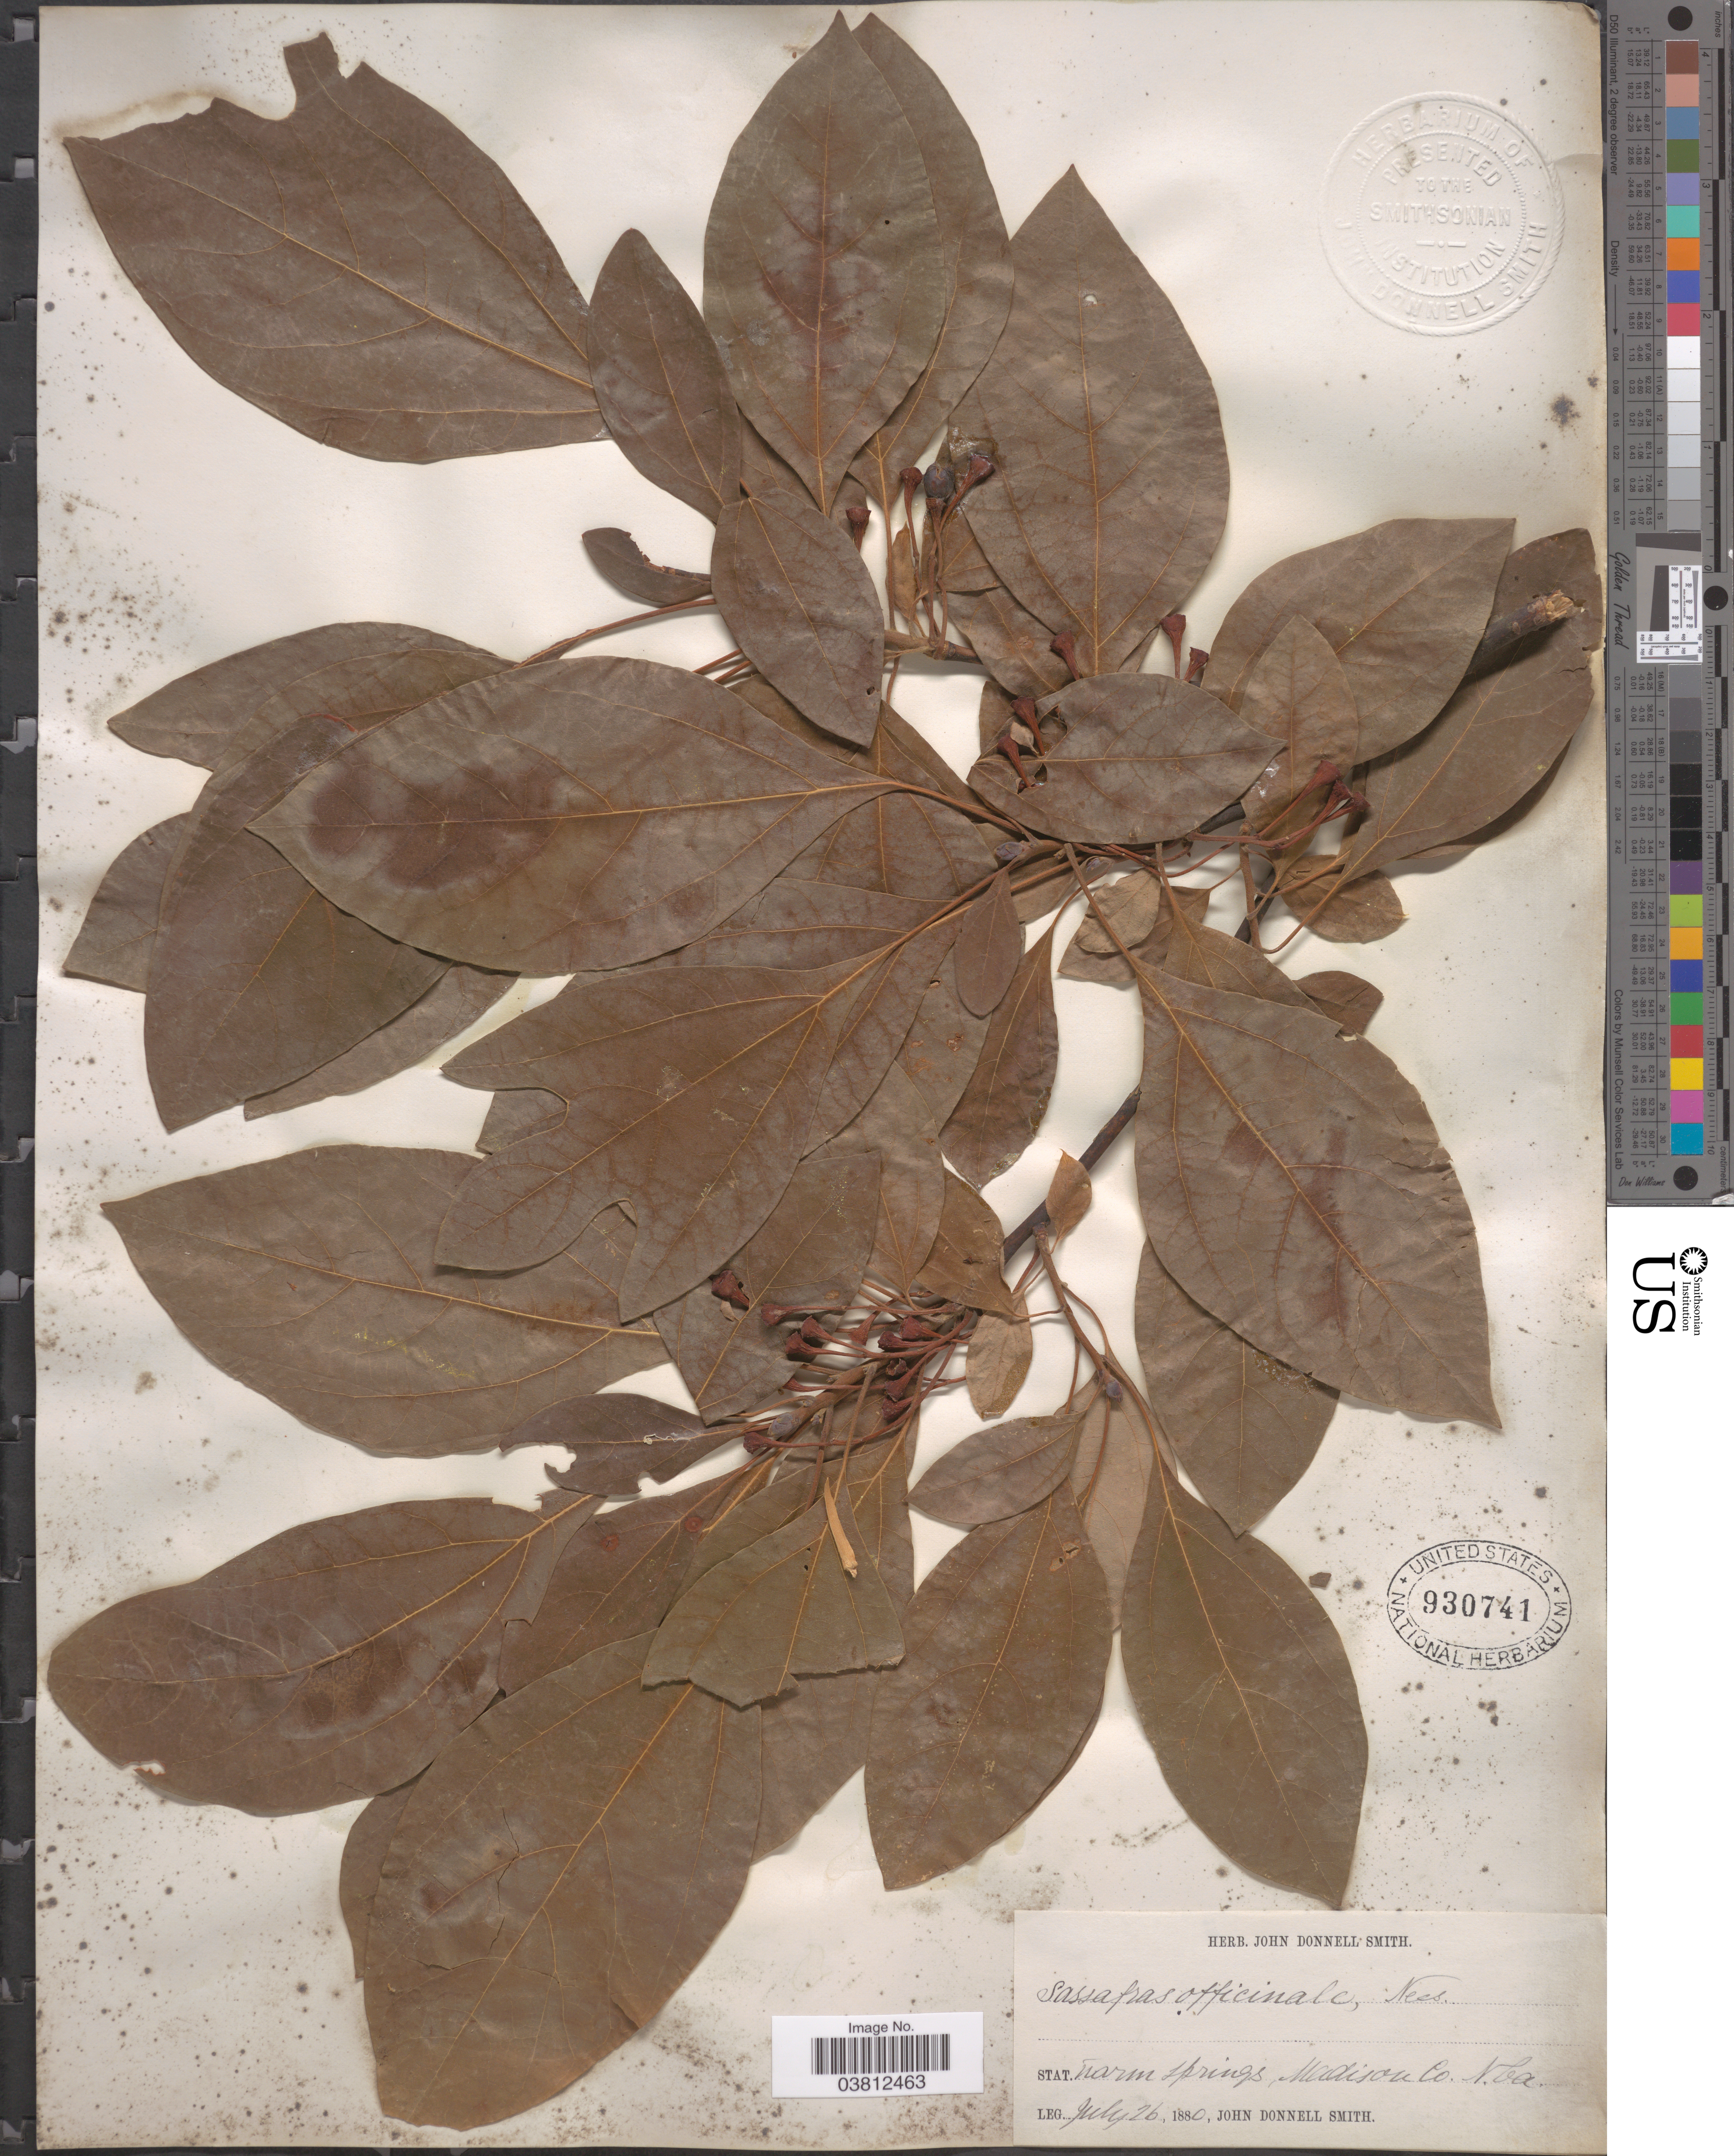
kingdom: Plantae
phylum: Tracheophyta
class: Magnoliopsida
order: Laurales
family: Lauraceae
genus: Sassafras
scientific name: Sassafras albidum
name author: (Nutt.) Nees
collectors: J. Donnell Smith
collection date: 1880-07-26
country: United States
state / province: North Carolina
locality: Warm Springs, Madison Co.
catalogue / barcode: US 930741